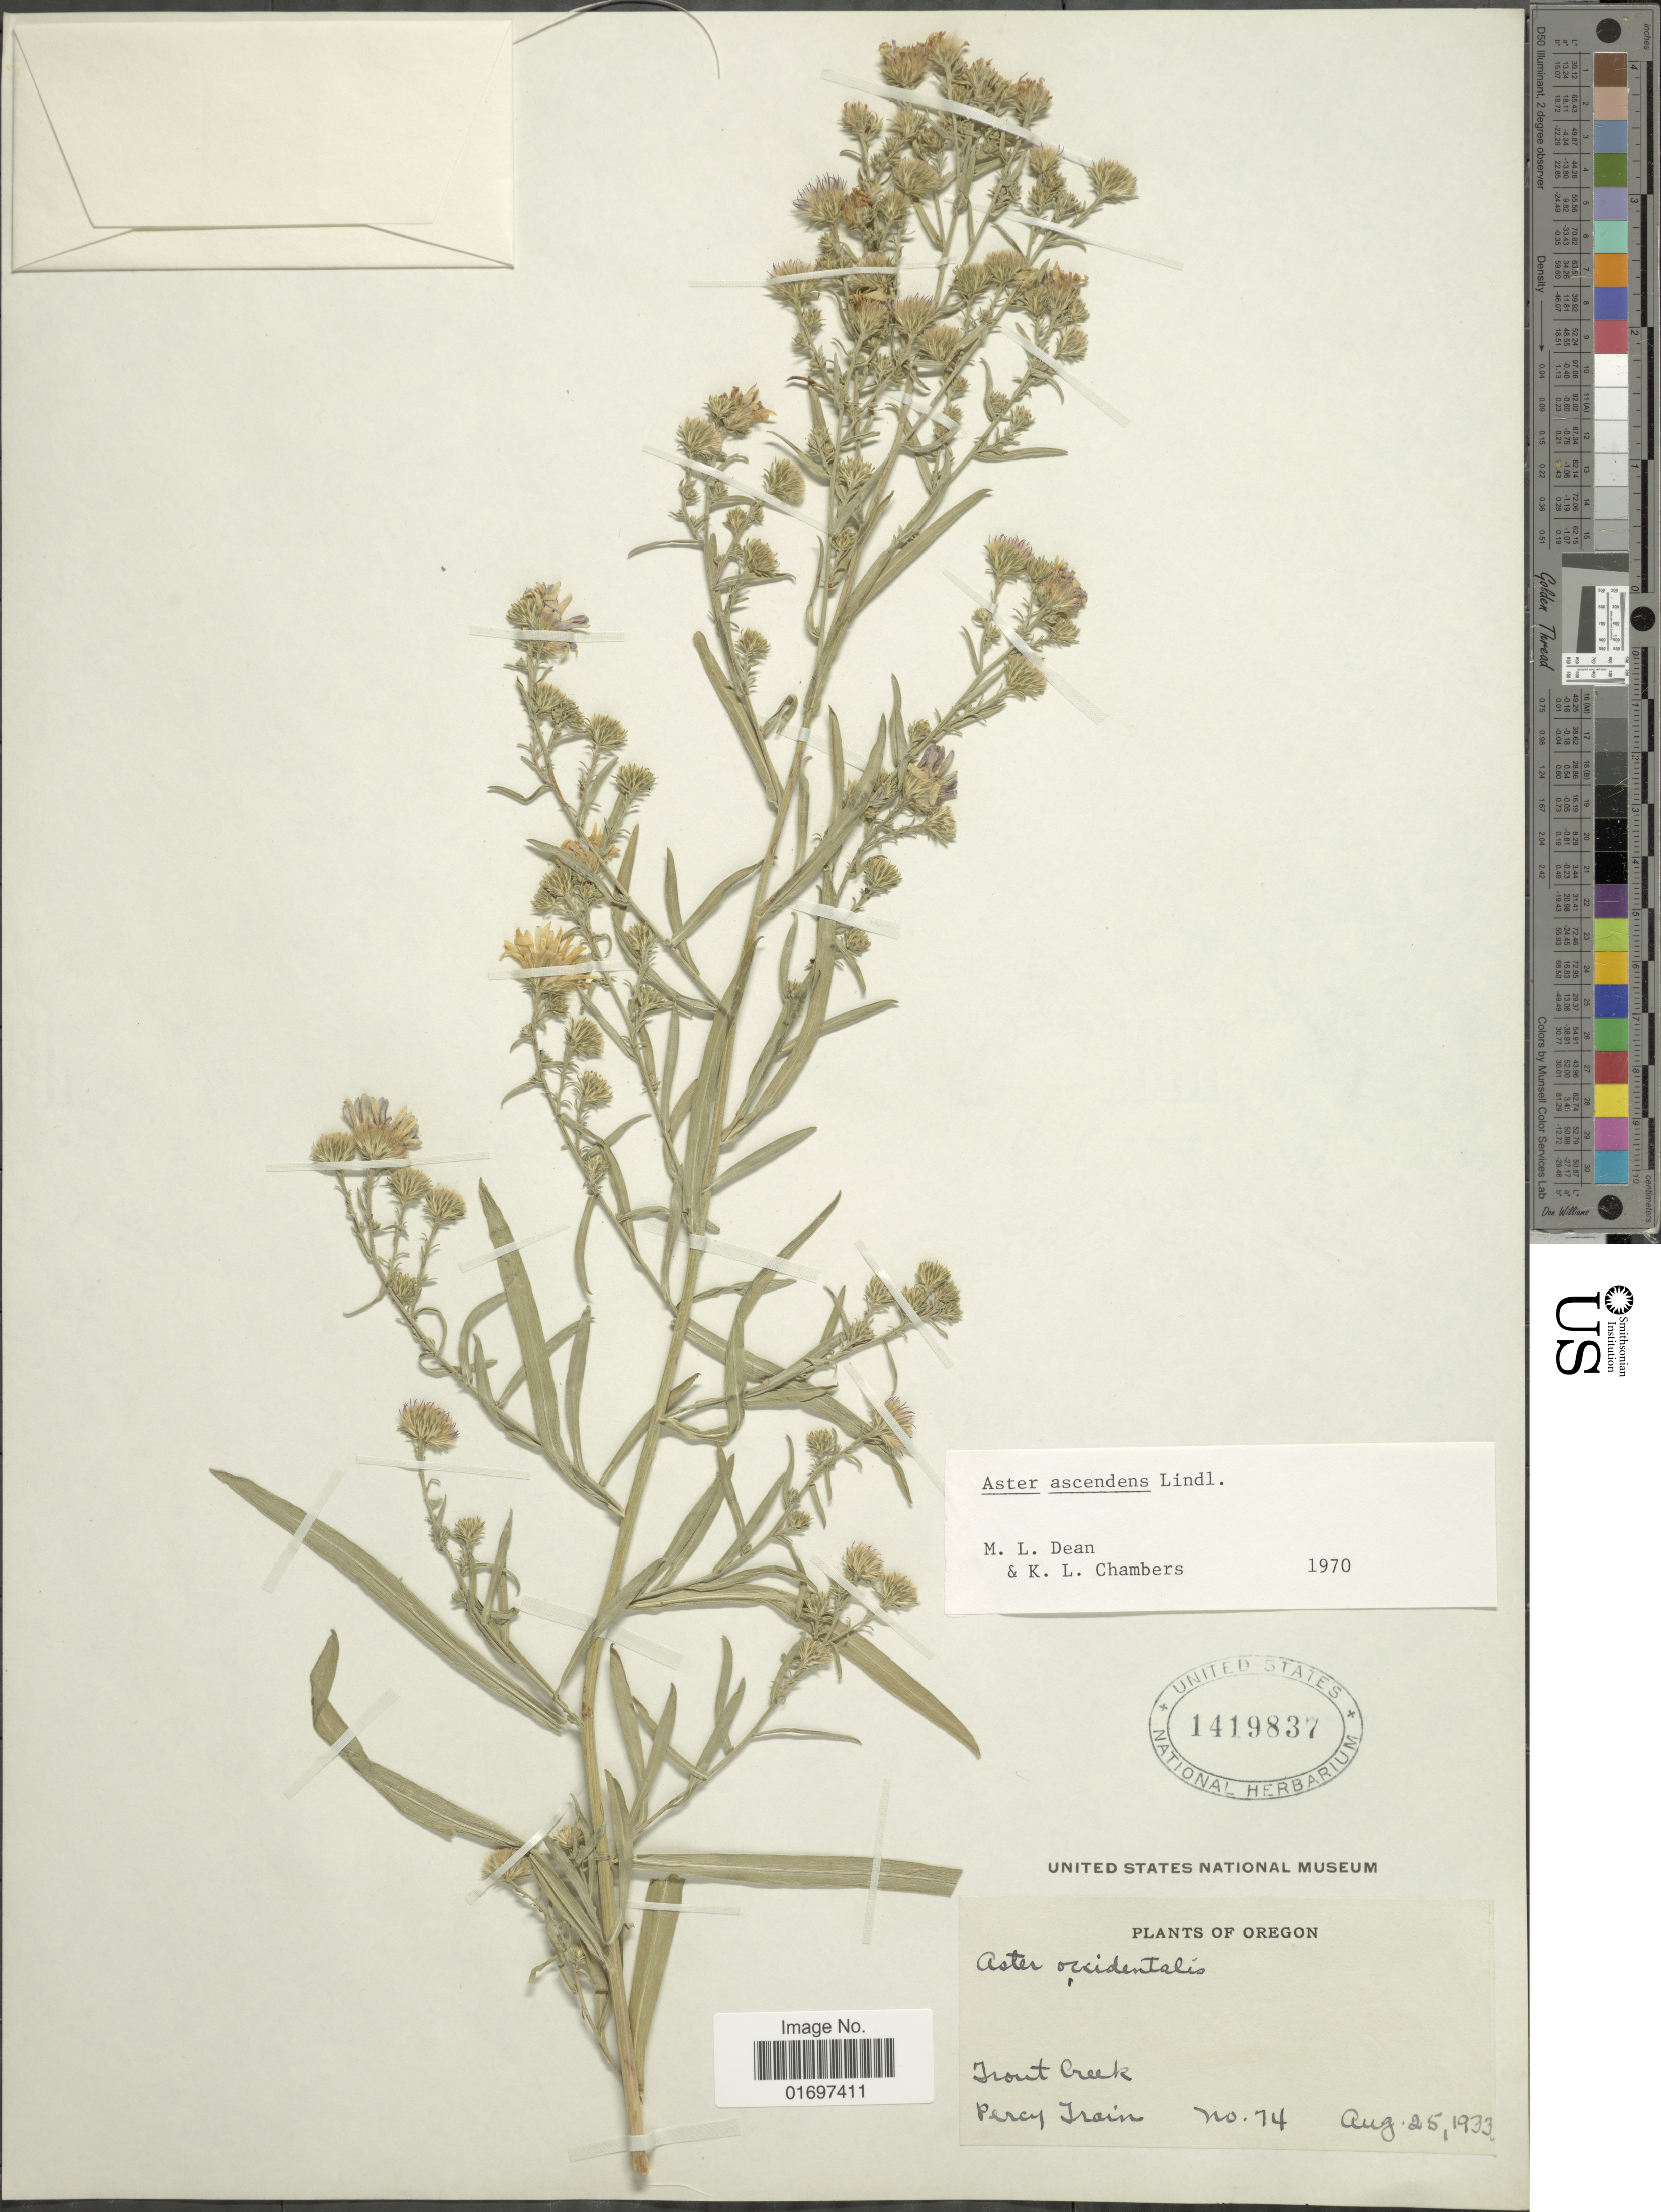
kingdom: Plantae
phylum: Tracheophyta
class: Magnoliopsida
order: Asterales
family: Asteraceae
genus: Symphyotrichum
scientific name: Symphyotrichum ascendens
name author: (Lindl.) G.L. Nesom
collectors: P. Train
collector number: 74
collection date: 1933-08-25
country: United States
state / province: Oregon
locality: Oregon. Front Creek.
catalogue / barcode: US 1419837